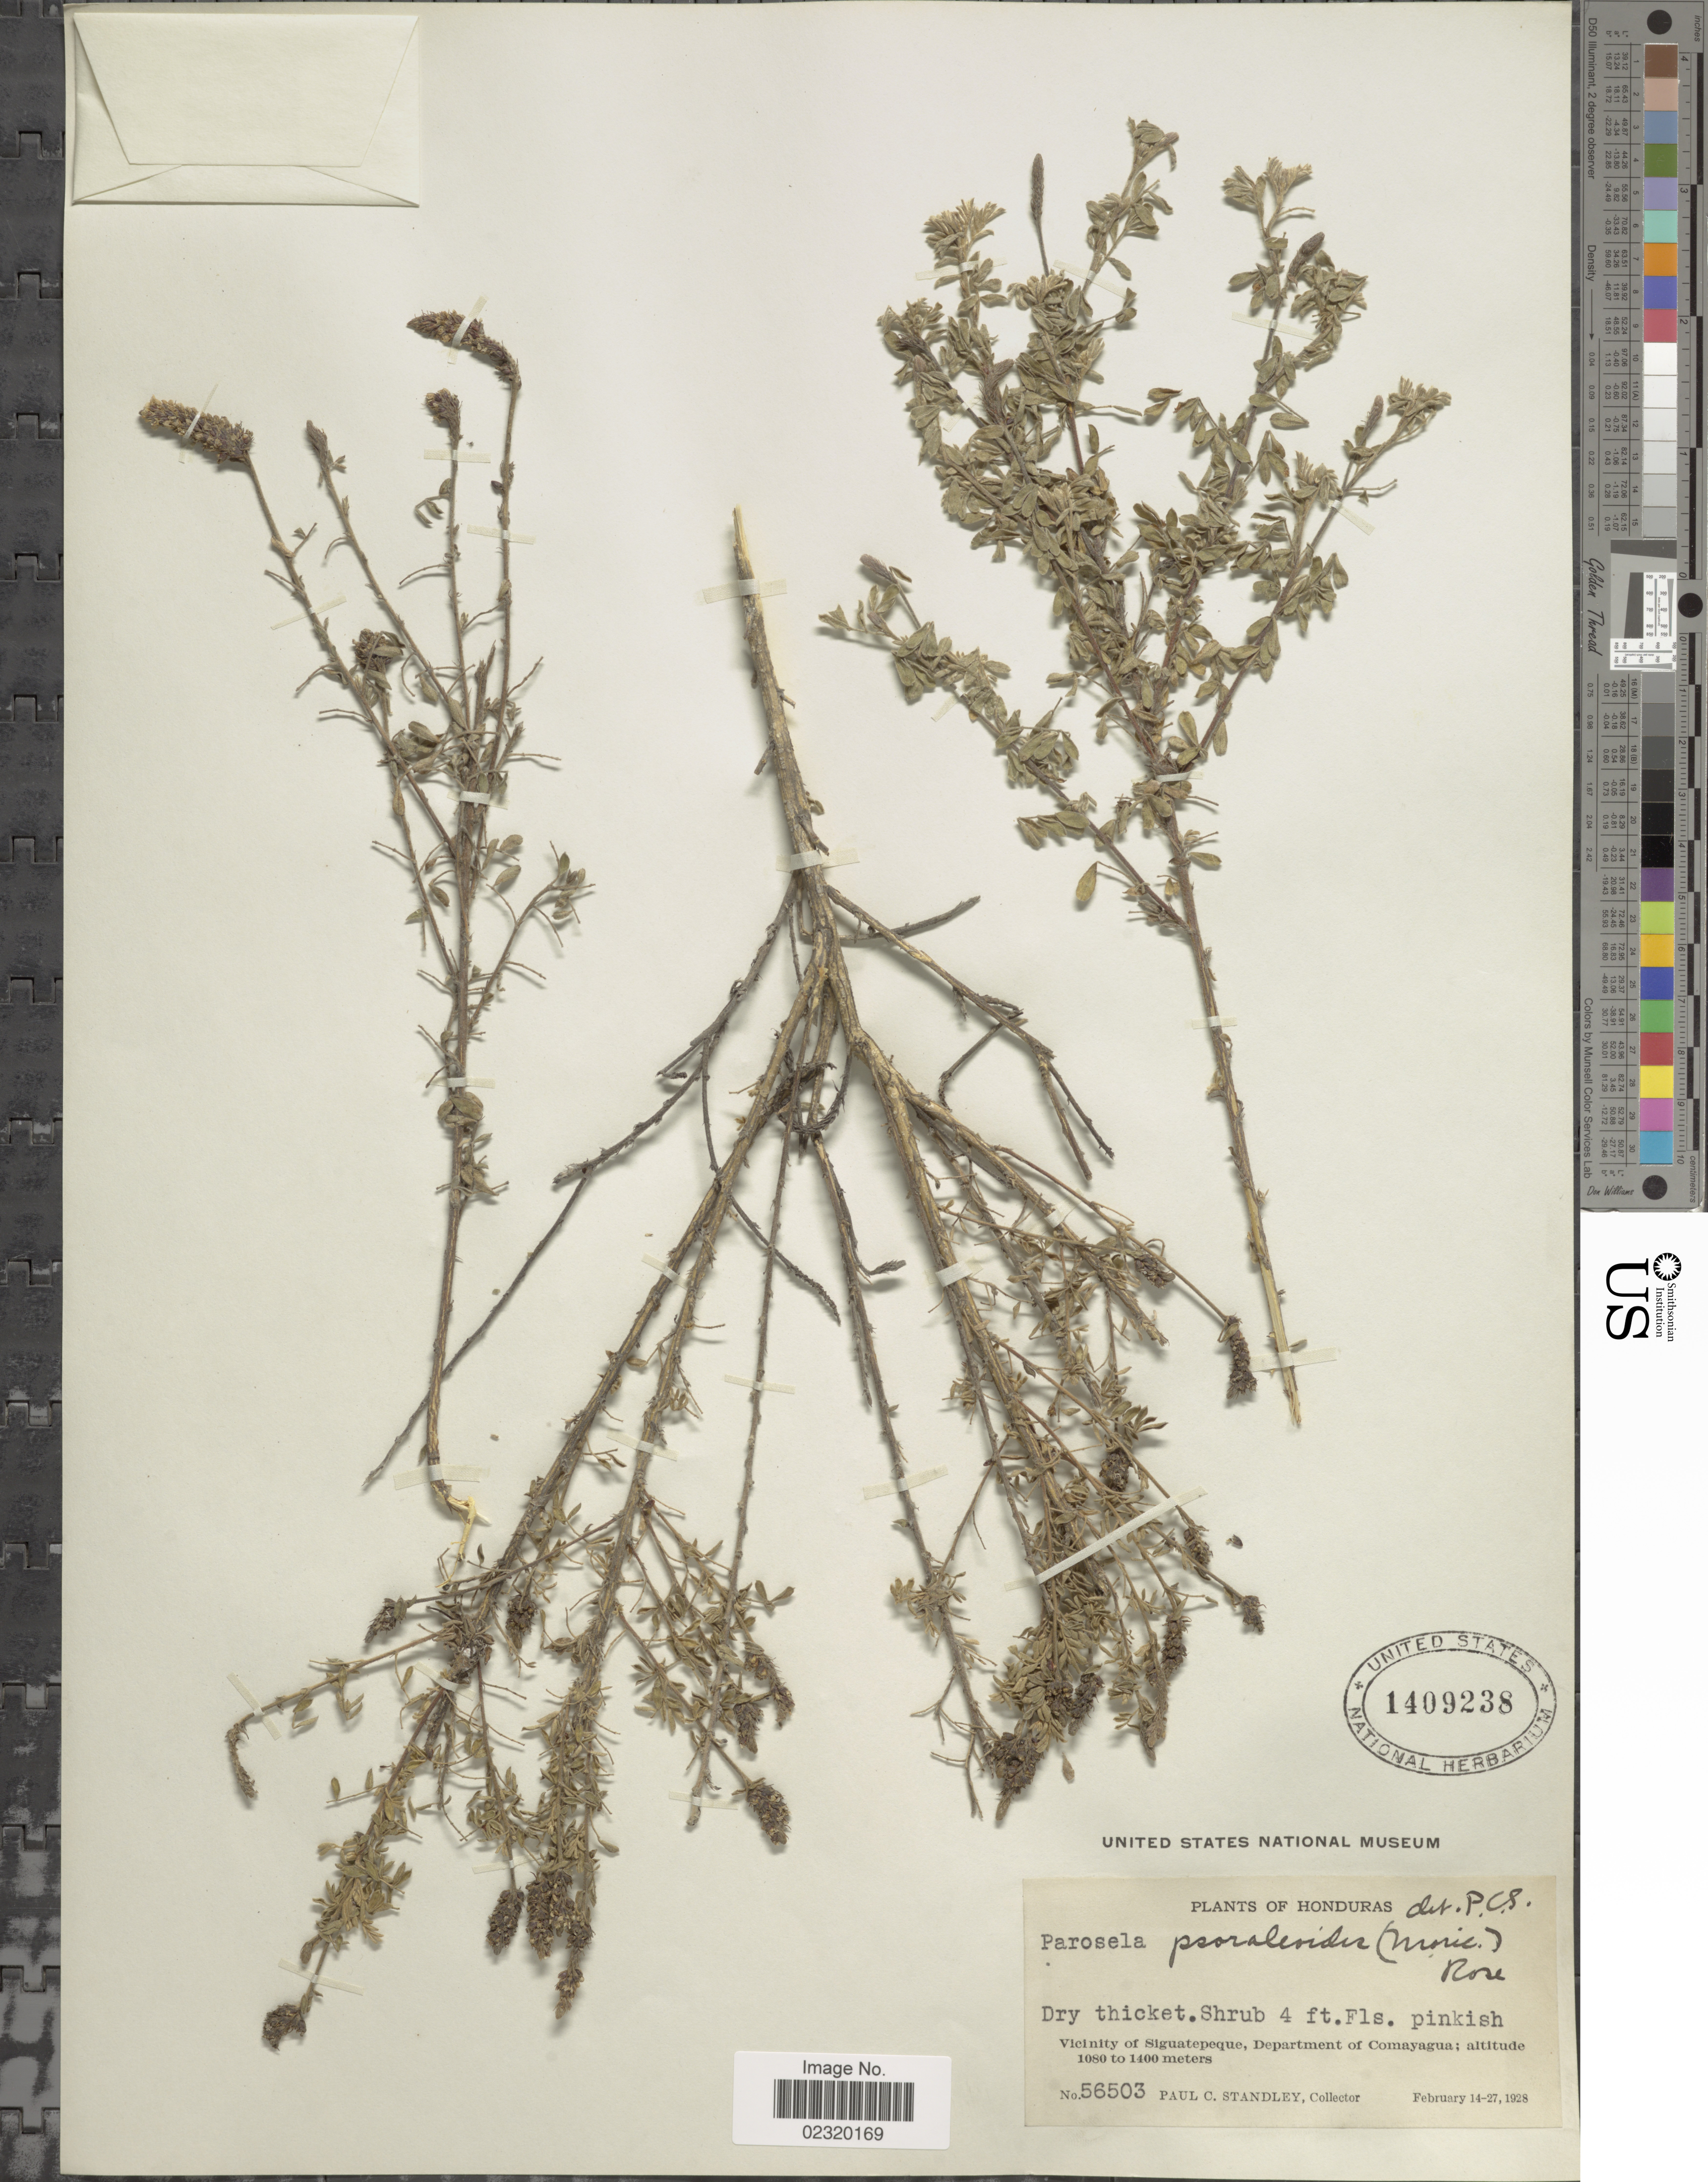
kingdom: Plantae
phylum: Tracheophyta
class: Magnoliopsida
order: Fabales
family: Fabaceae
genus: Dalea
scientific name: Dalea tomentosa var. psoraleoides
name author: (Moric.) Barneby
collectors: P. C. Standley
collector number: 56503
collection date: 1928-02-14/1928-02-27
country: Honduras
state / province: Comayagua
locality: Vicinity of Siguatepeque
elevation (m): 1080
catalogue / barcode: US 1409238